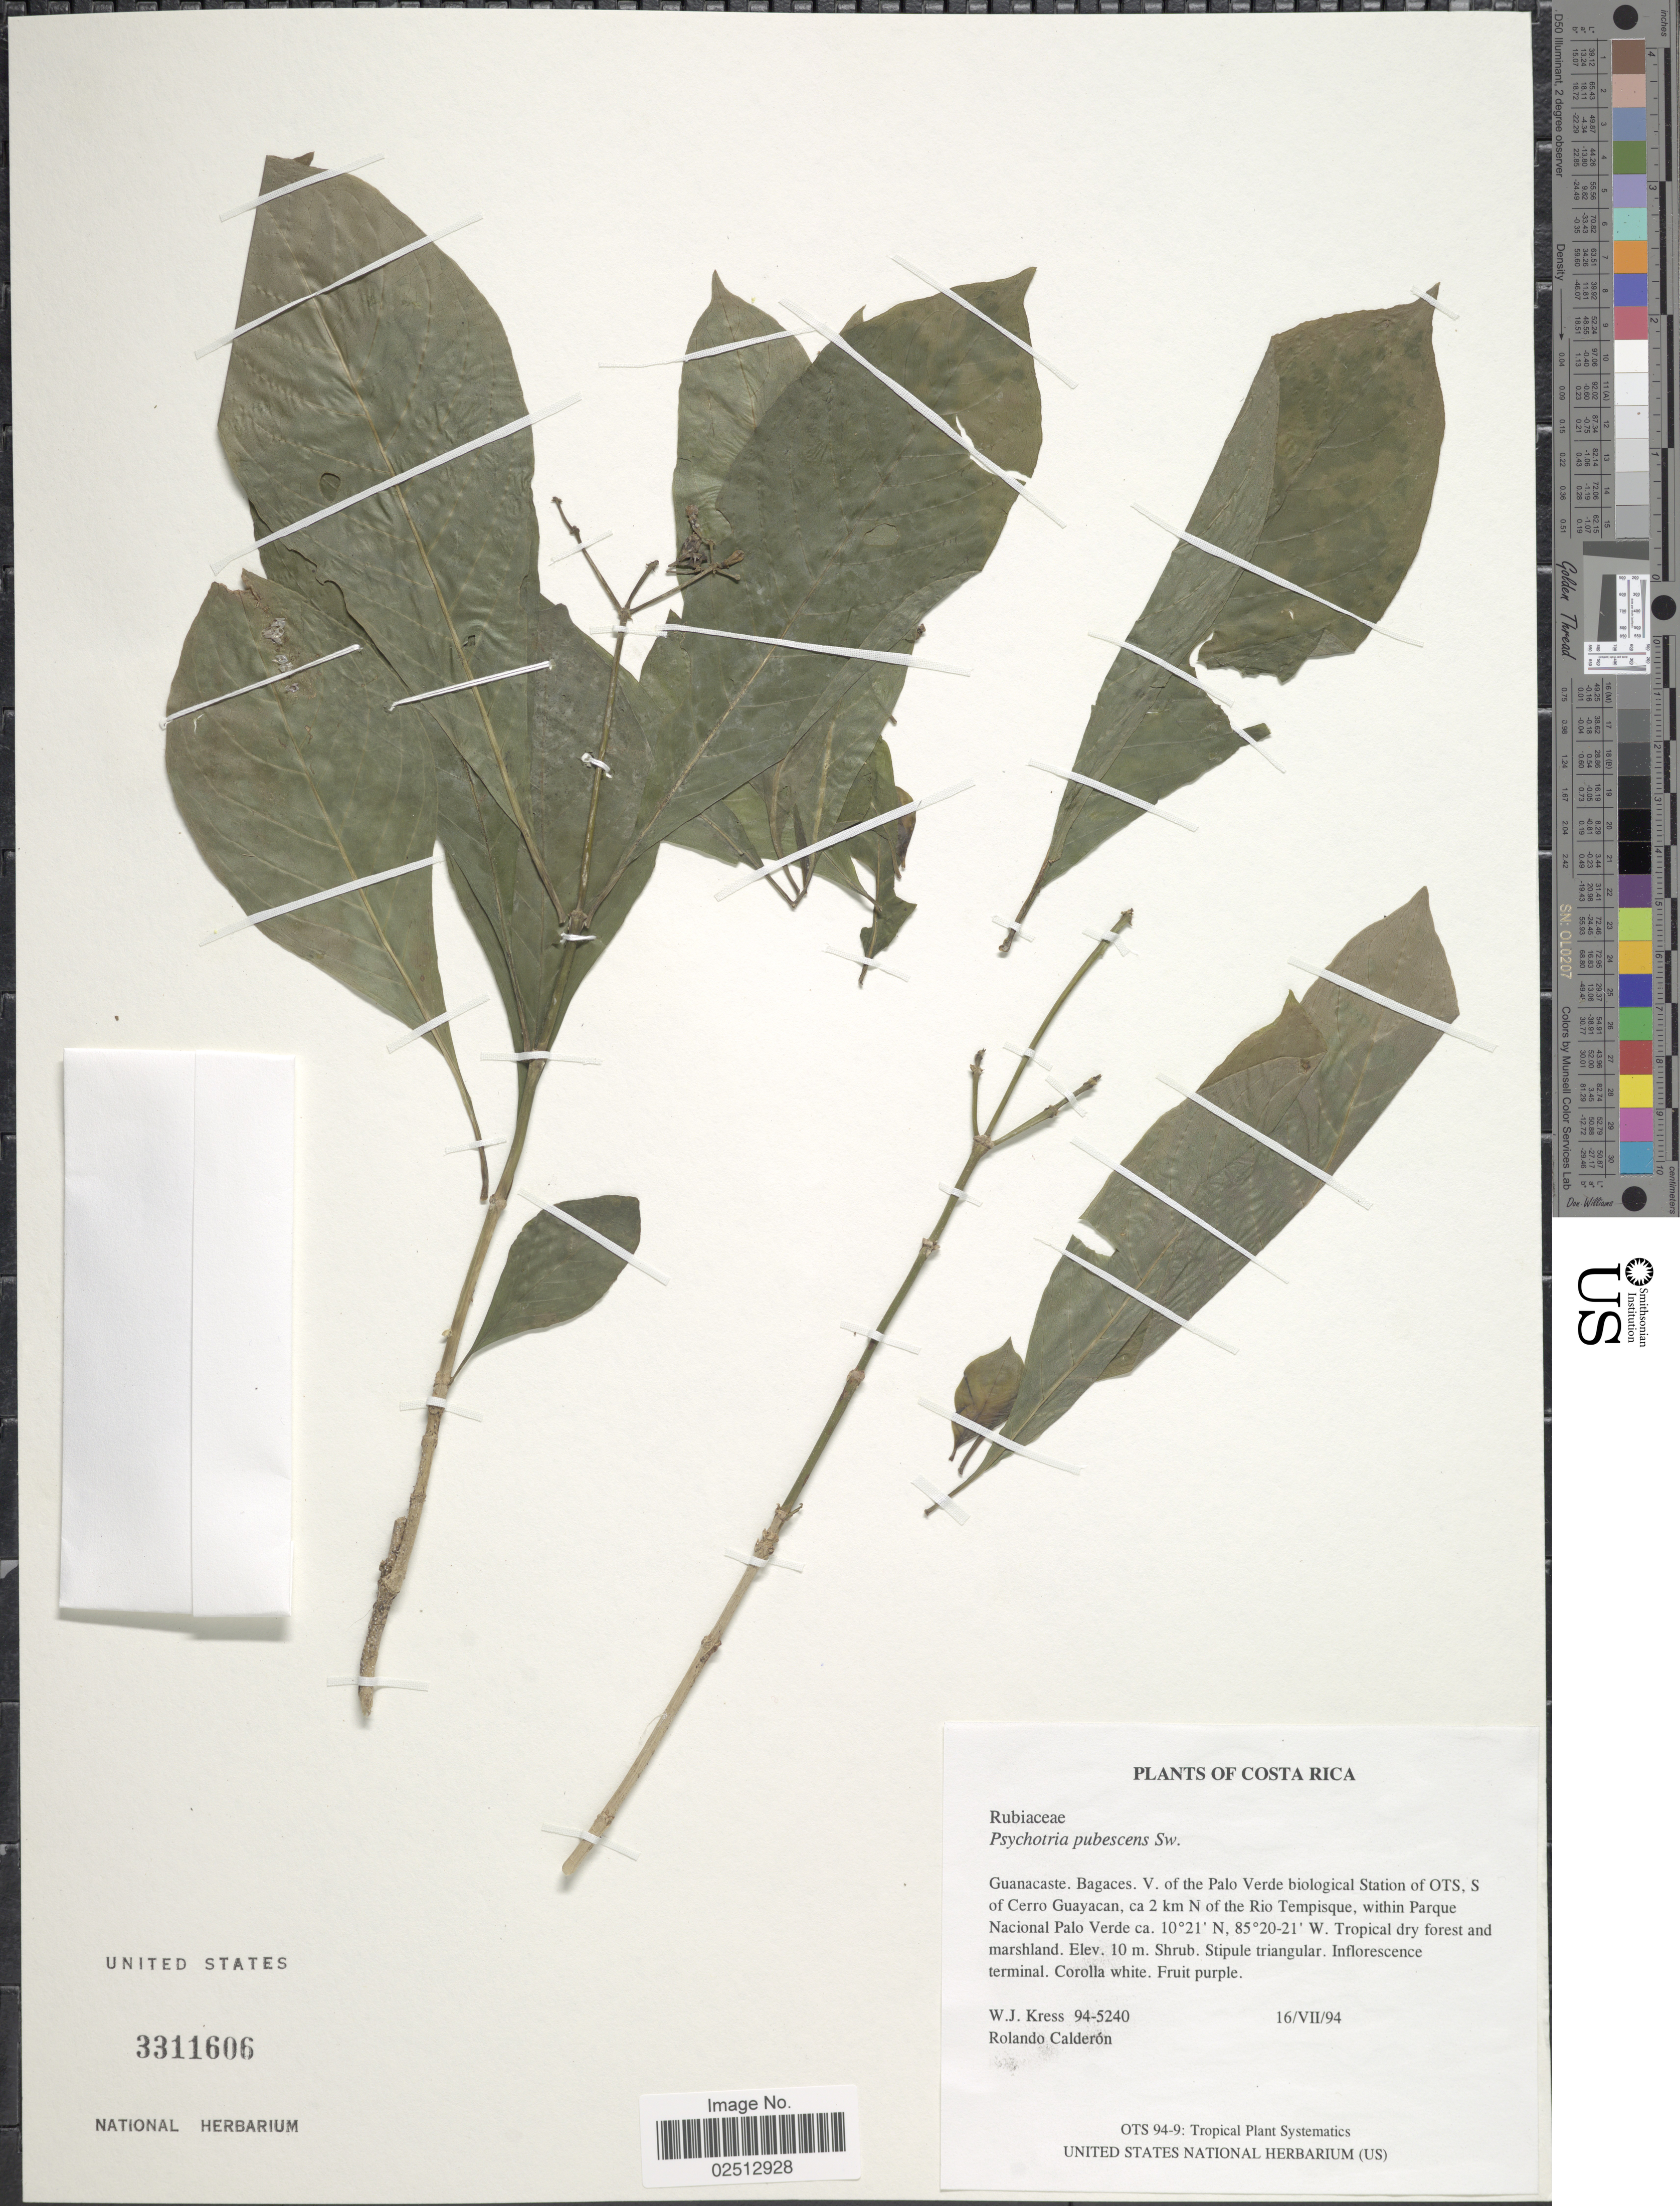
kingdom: Plantae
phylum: Tracheophyta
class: Magnoliopsida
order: Gentianales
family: Rubiaceae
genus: Psychotria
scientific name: Psychotria pubescens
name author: Sw.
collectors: W. J. Kress & R. Calderón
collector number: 94-5240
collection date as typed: Transcribed d/m/y: 16/7/94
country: Costa Rica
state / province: Guanacaste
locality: Guanacaste. Bagaces. V. of the Palo Verde biological Station of OTS, S of Cerro Guayacan, ca 2 km N of the Rio Tempisque, within Parque Nacional Palo Verde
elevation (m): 10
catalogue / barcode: US 3311606